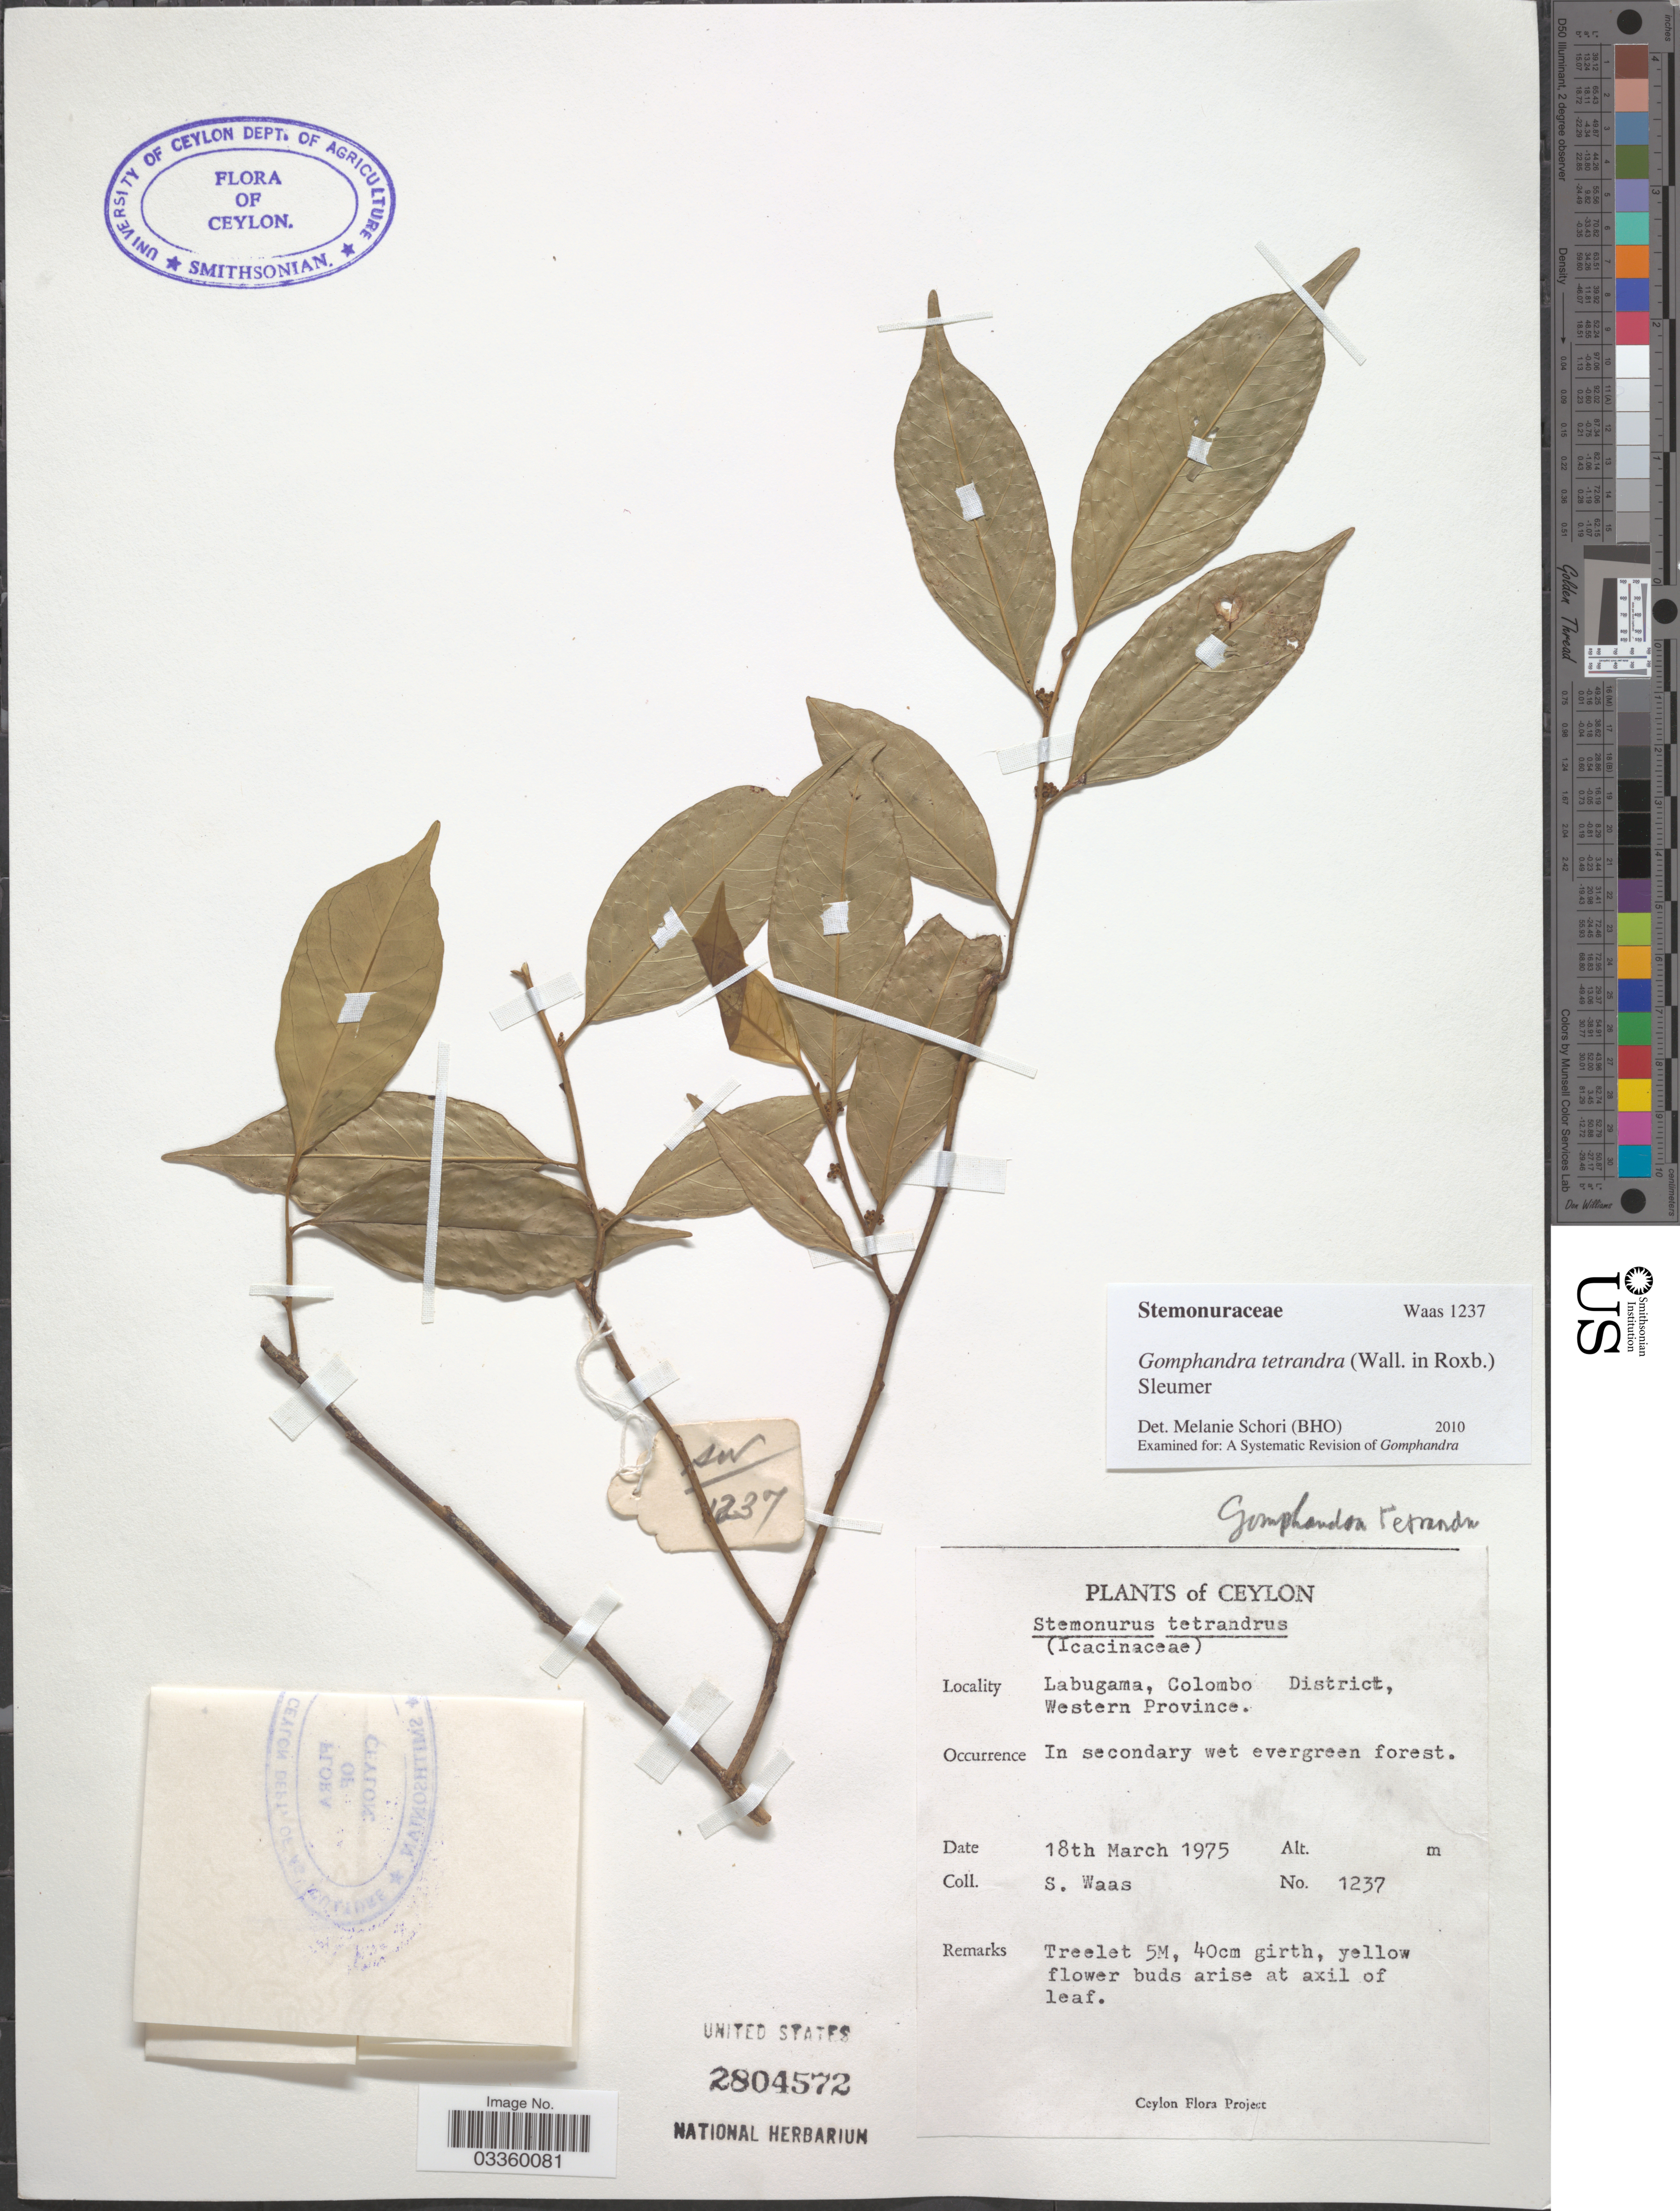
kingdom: Plantae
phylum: Tracheophyta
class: Magnoliopsida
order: Cardiopteridales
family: Stemonuraceae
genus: Gomphandra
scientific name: Gomphandra tetrandra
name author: (Wall.) Sleumer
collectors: S. Waas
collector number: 1237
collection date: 1975-03-18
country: Sri Lanka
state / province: Western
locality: Ceylon. Labugama, Colombo District.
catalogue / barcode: US 2804572